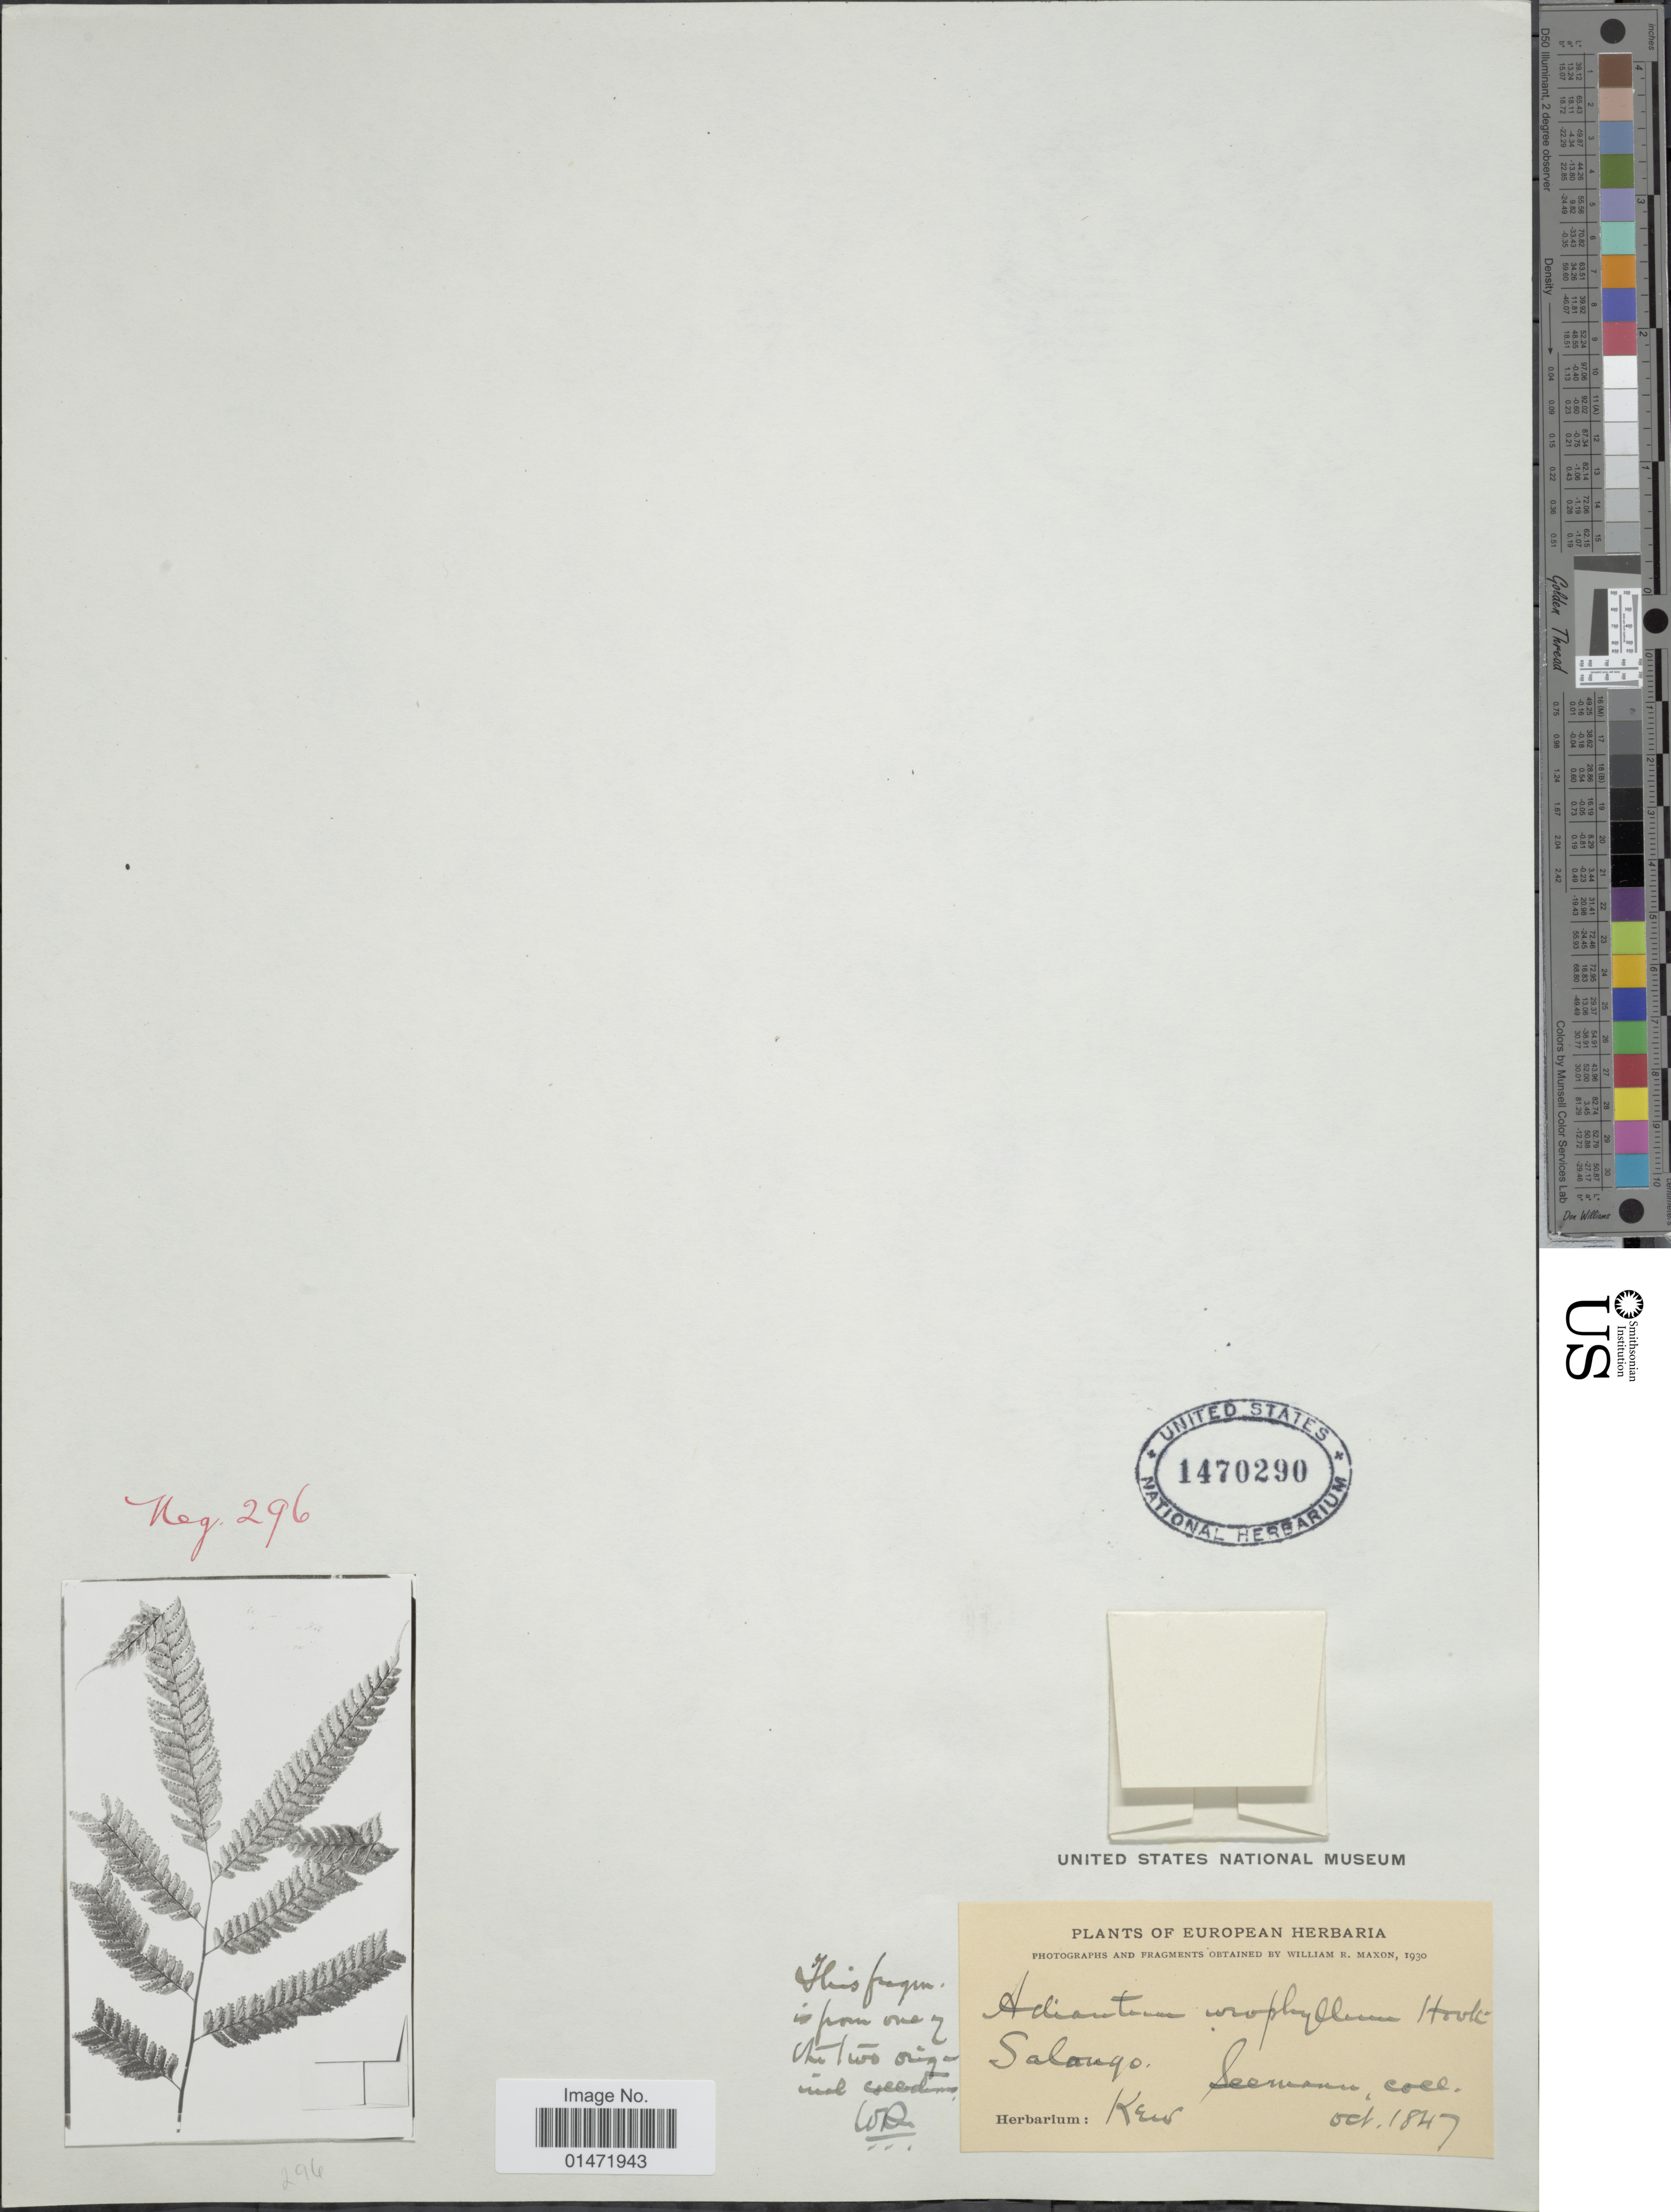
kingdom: Plantae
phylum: Tracheophyta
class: Polypodiopsida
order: Polypodiales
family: Pteridaceae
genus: Adiantum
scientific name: Adiantum urophyllum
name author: Hook.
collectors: -. Seemann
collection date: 1847-10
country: Ecuador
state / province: Manabi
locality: Salango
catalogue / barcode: US 1470290